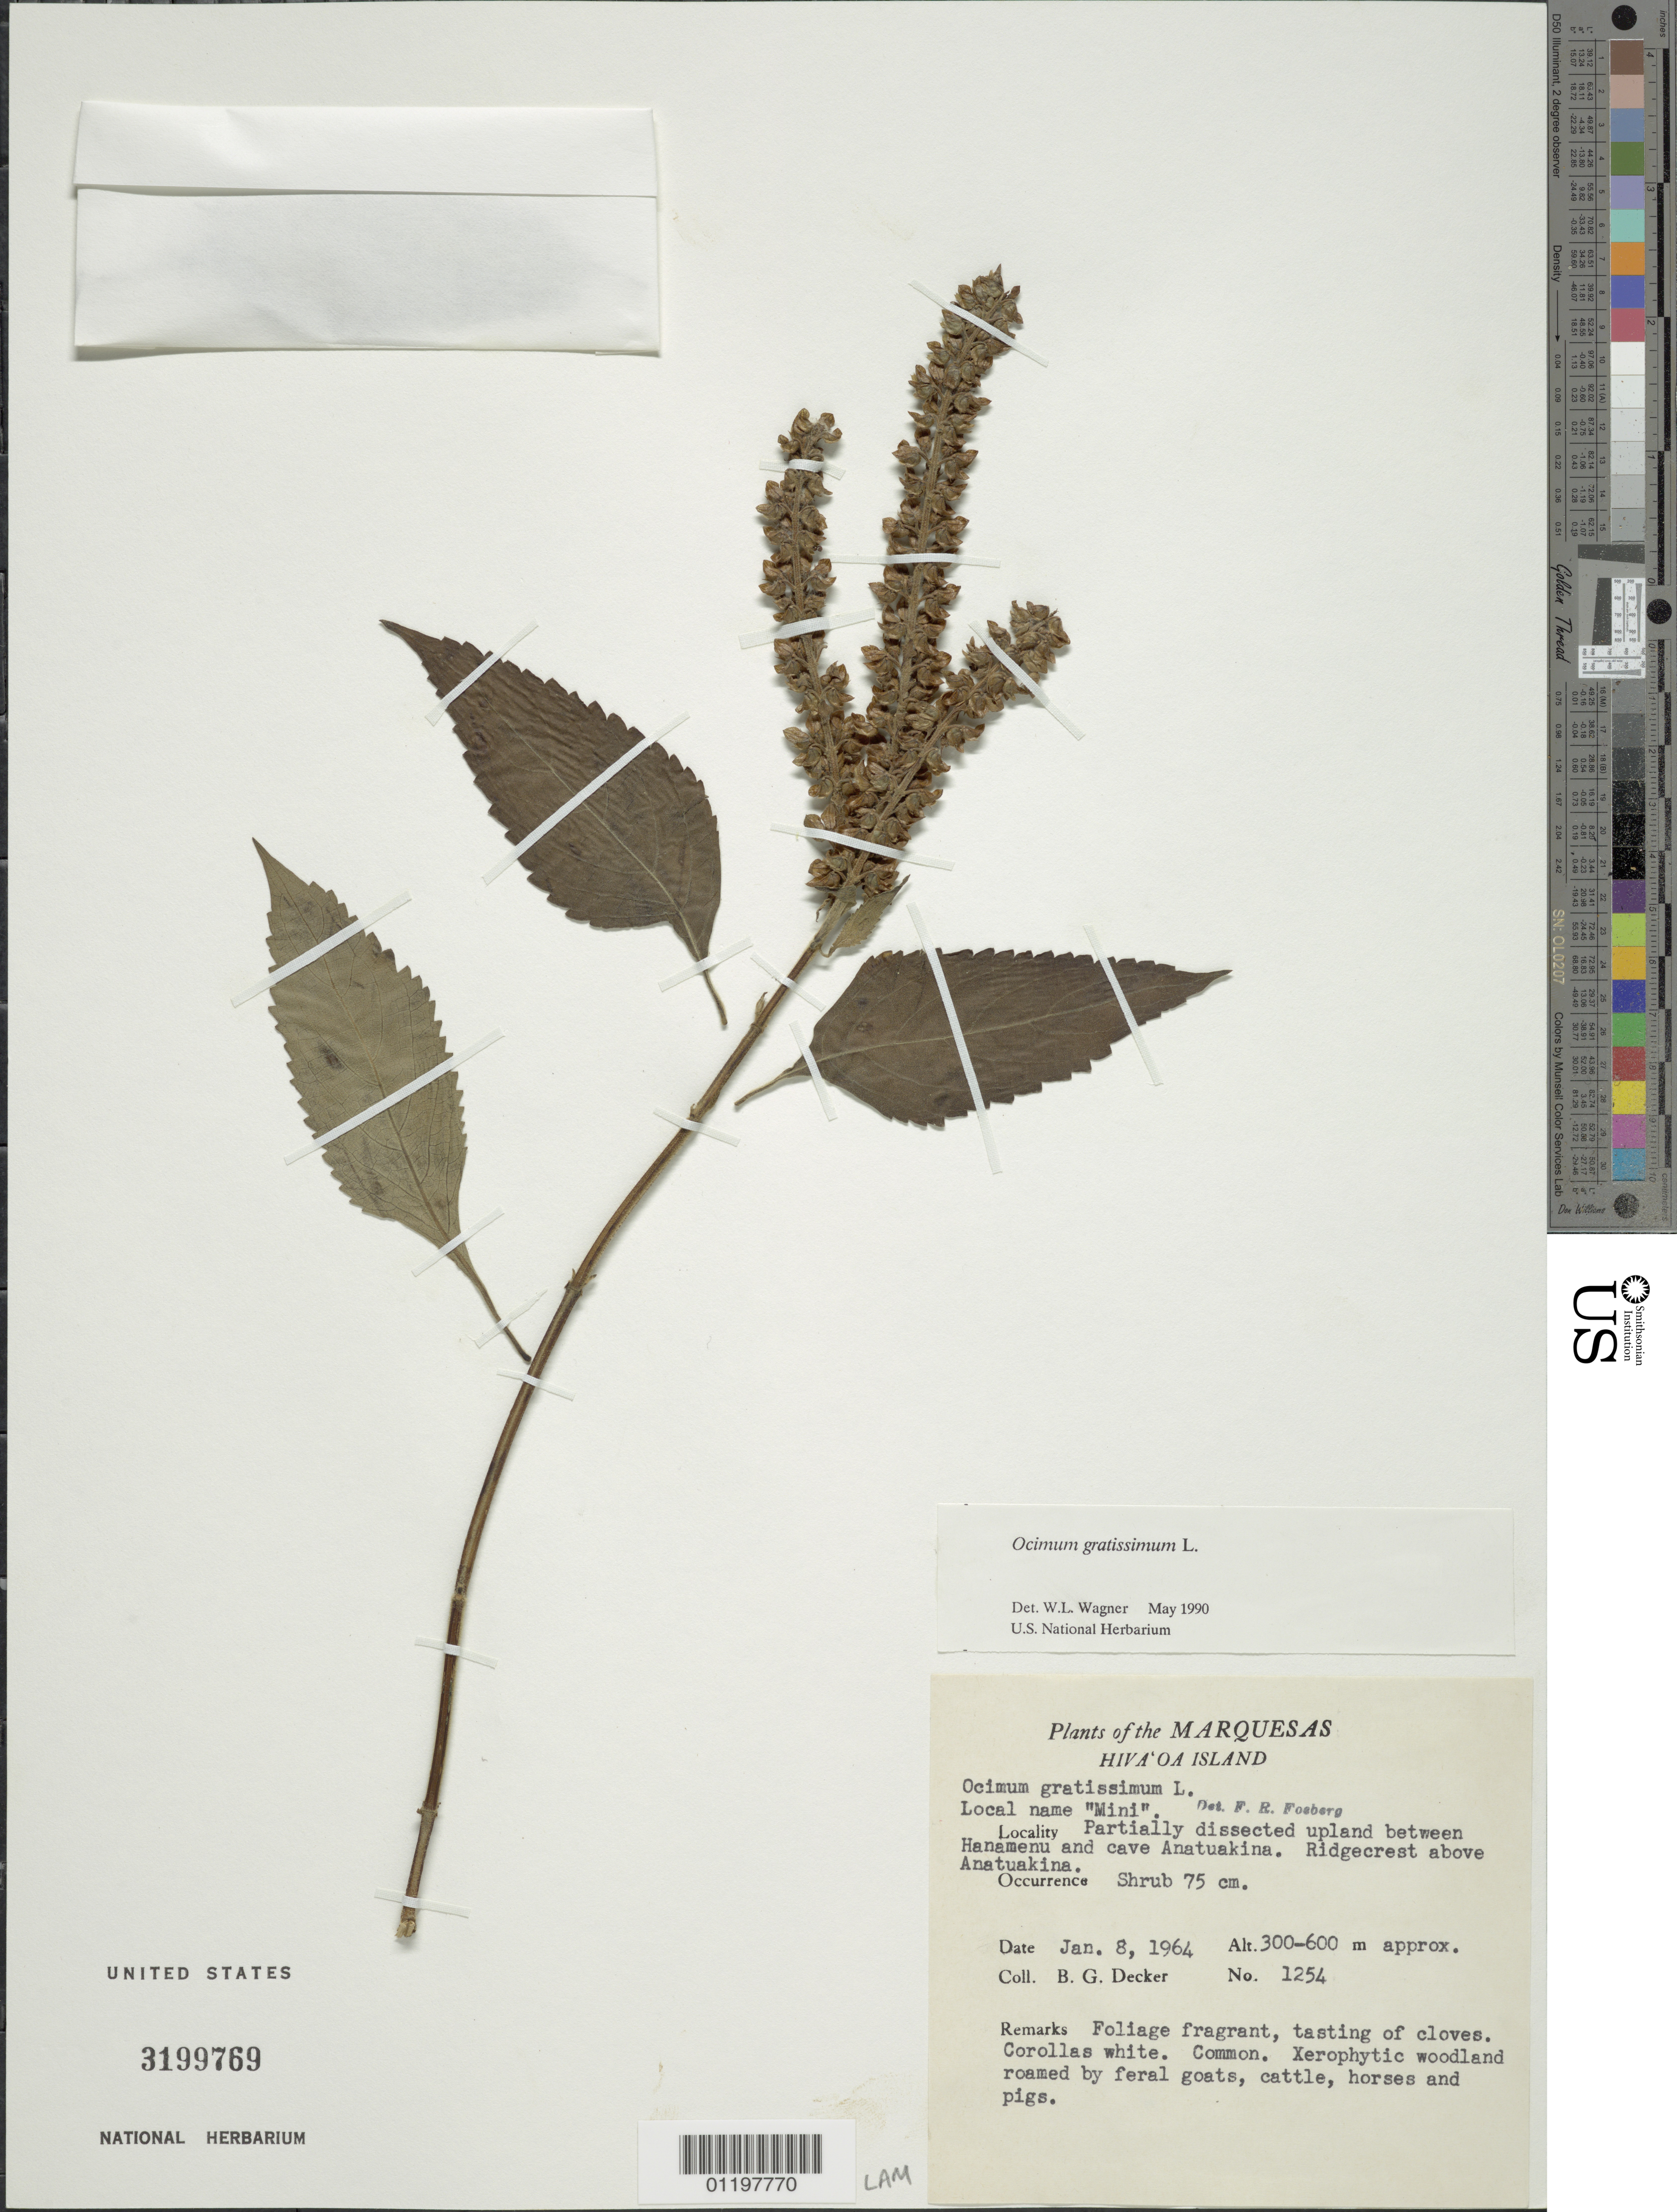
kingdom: Plantae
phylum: Tracheophyta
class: Magnoliopsida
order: Lamiales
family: Lamiaceae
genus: Ocimum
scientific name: Ocimum gratissimum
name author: L.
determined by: Wagner, W. L., (BOT), Smithsonian Institution - National Museum of Natural History (UNITED STATES)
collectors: B. G. Decker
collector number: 1254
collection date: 1964-01-08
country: French Polynesia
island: Hiva Oa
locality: partially dissected upland between Hanamenu and cave Anatuakina, ridge crest above Anatuakina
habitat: Xerophytic woodland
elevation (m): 300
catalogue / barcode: US 3199769